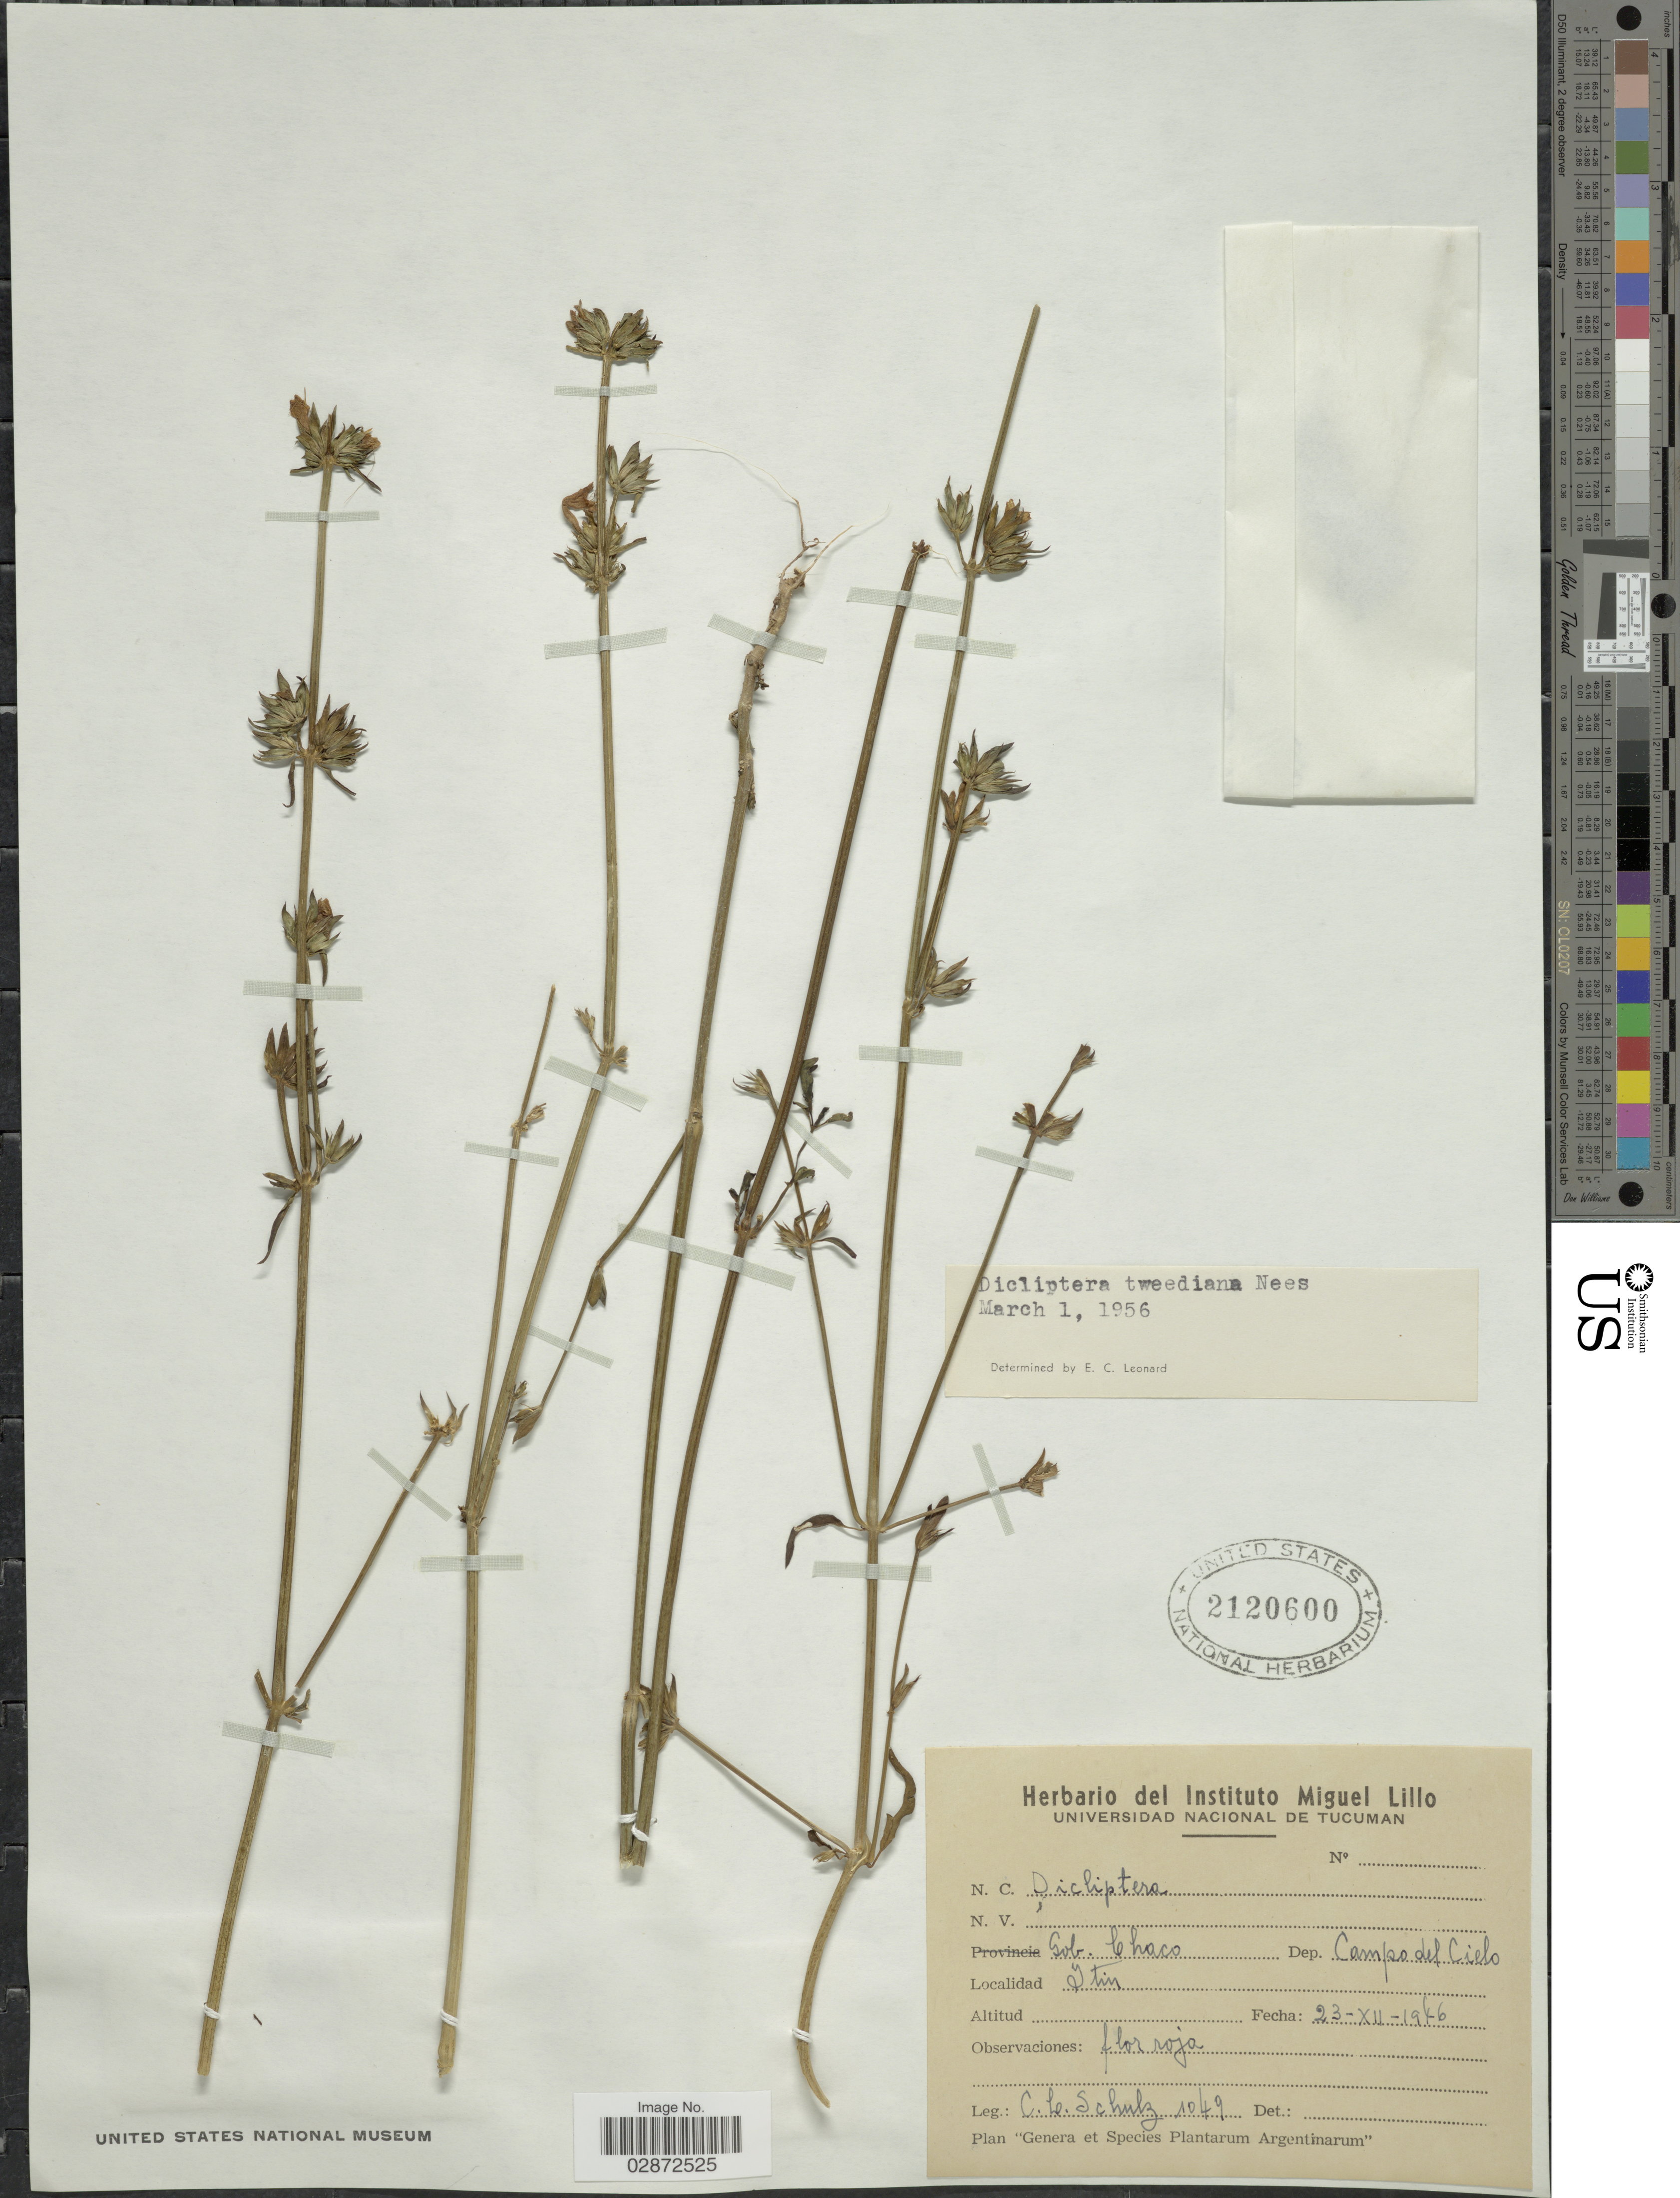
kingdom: Plantae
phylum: Tracheophyta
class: Magnoliopsida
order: Lamiales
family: Acanthaceae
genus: Dicliptera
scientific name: Dicliptera squarrosa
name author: Nees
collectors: C. L. Schulz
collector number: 1049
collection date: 1946-12-23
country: Argentina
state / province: Chaco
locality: Gob. Chaco. Dep. Campo del Cielo. Itin.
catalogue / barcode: US 2120600